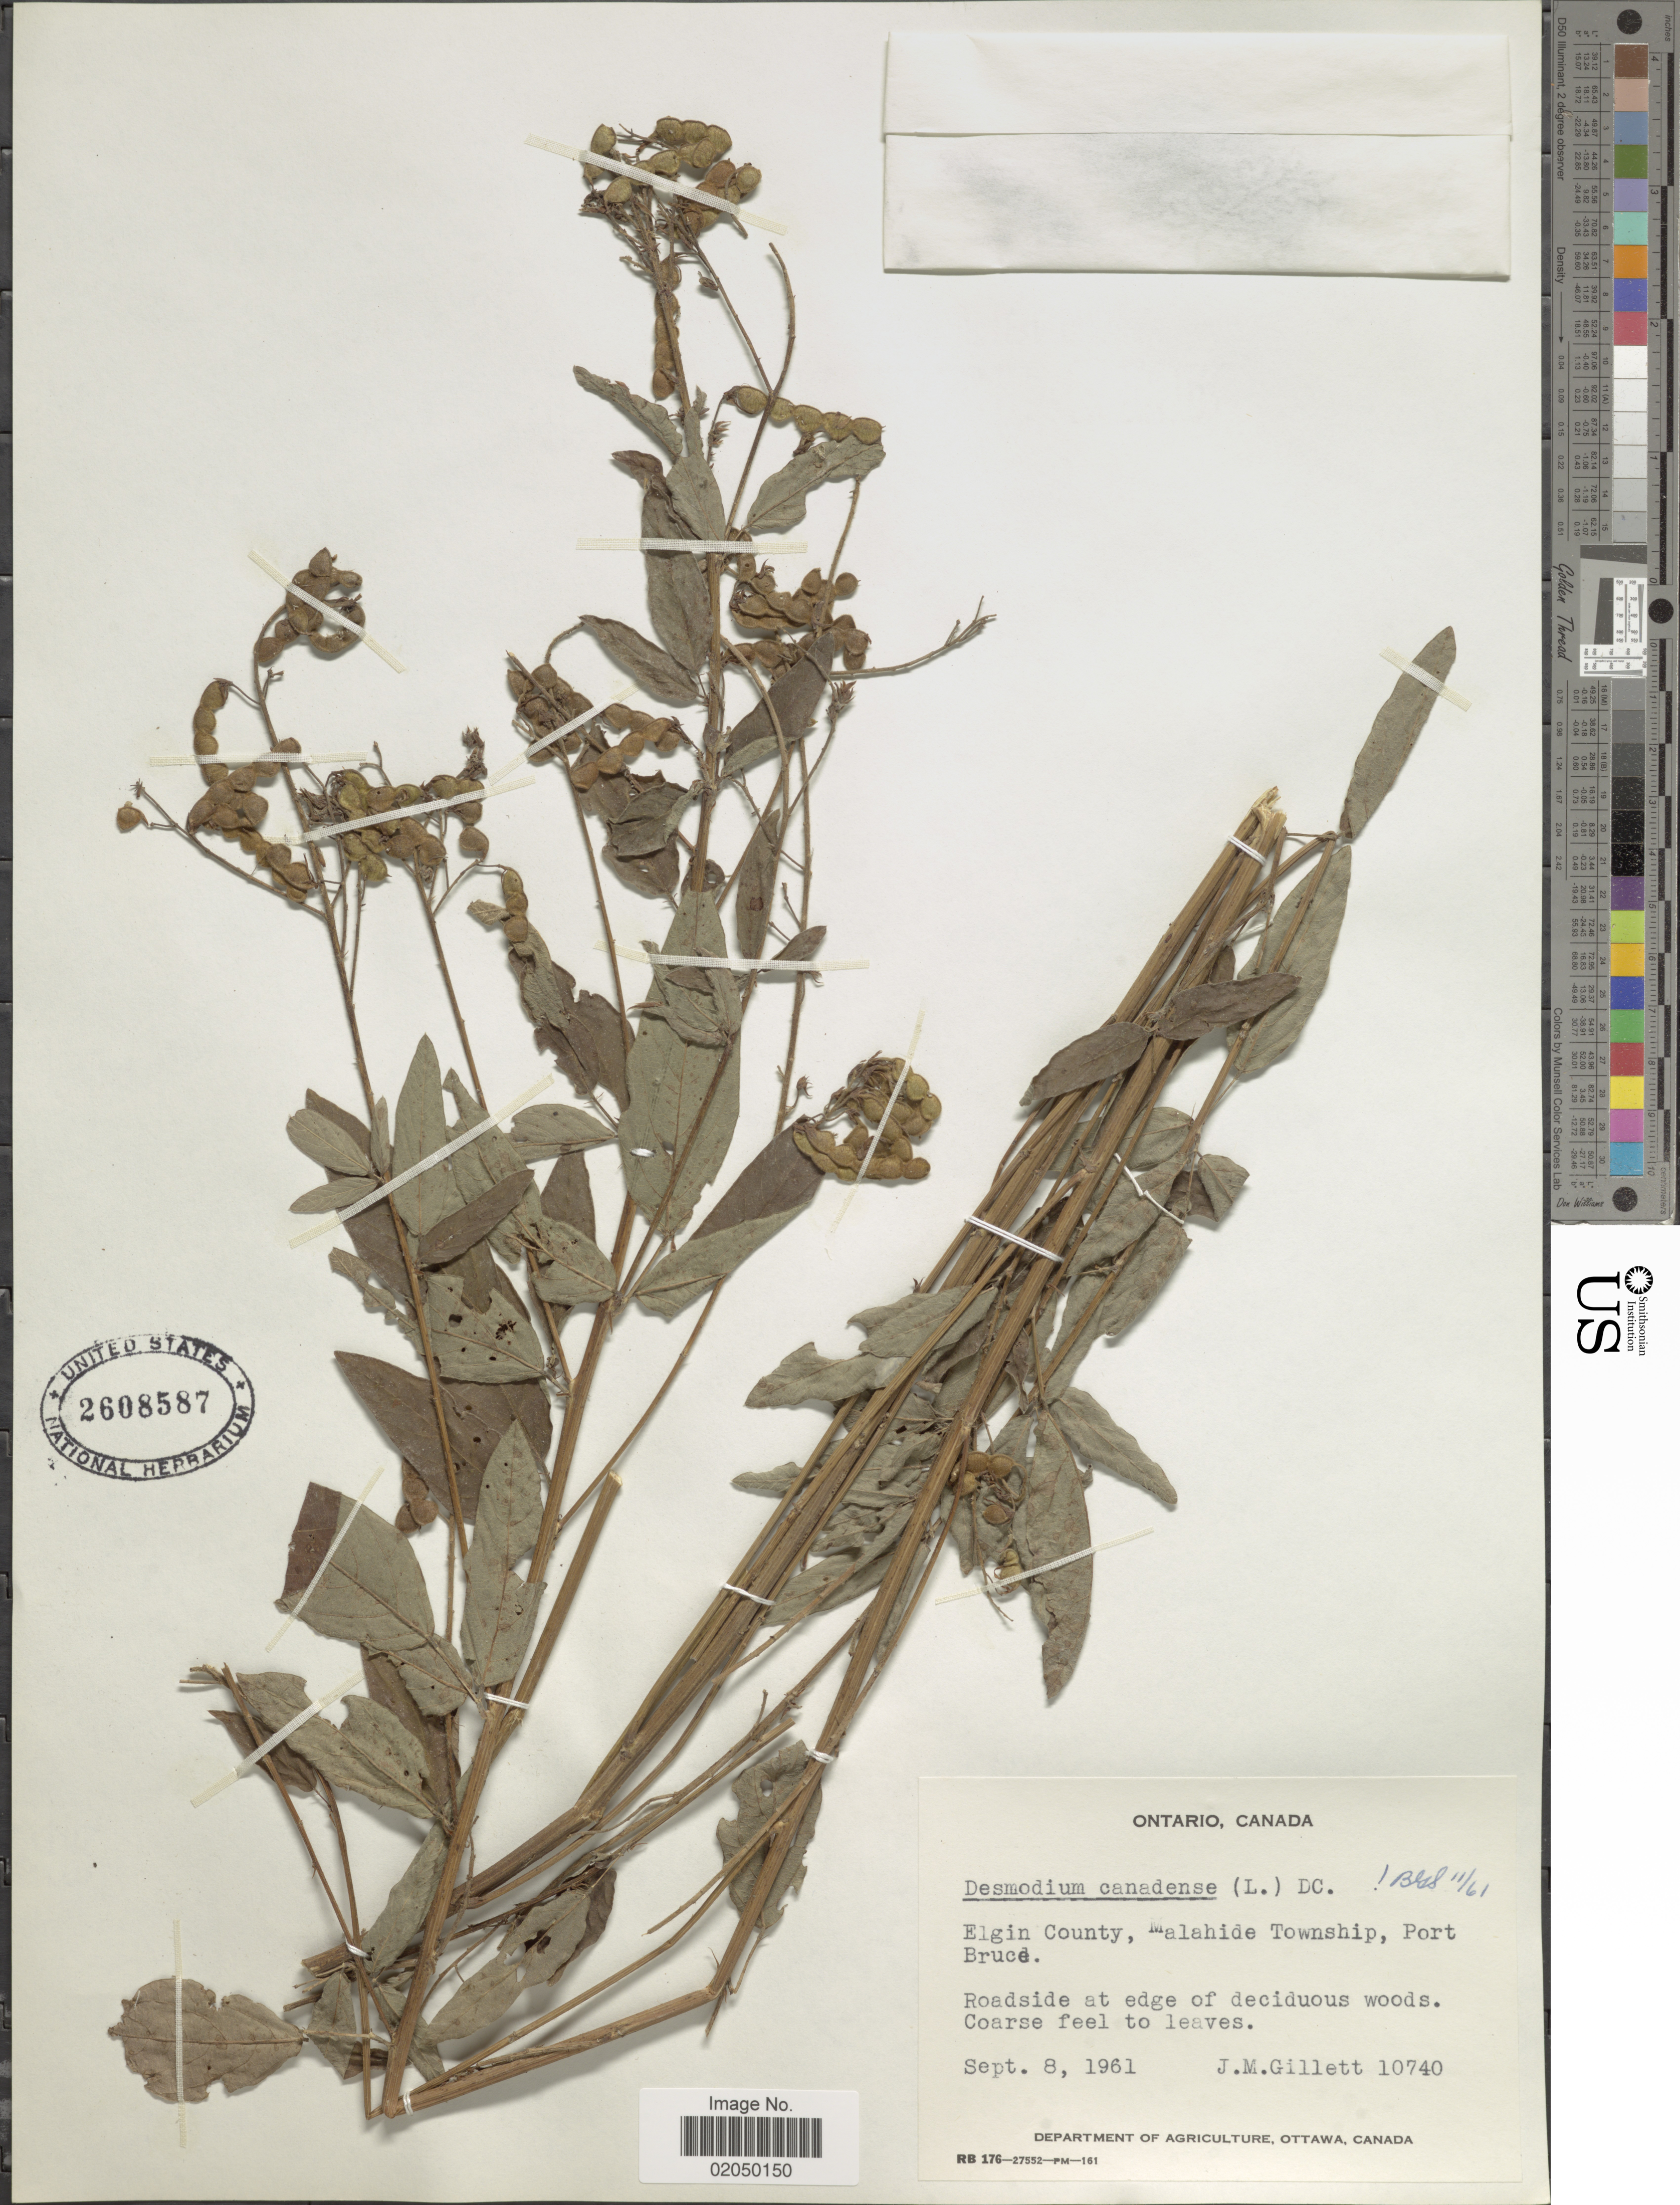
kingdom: Plantae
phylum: Tracheophyta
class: Magnoliopsida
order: Fabales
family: Fabaceae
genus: Desmodium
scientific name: Desmodium canadense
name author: (L.) DC.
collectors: J. M. Gillett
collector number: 10740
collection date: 1961-09-08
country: Canada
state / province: Ontario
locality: Elgin County, Malahide Township, Port Bruce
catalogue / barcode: US 2608587